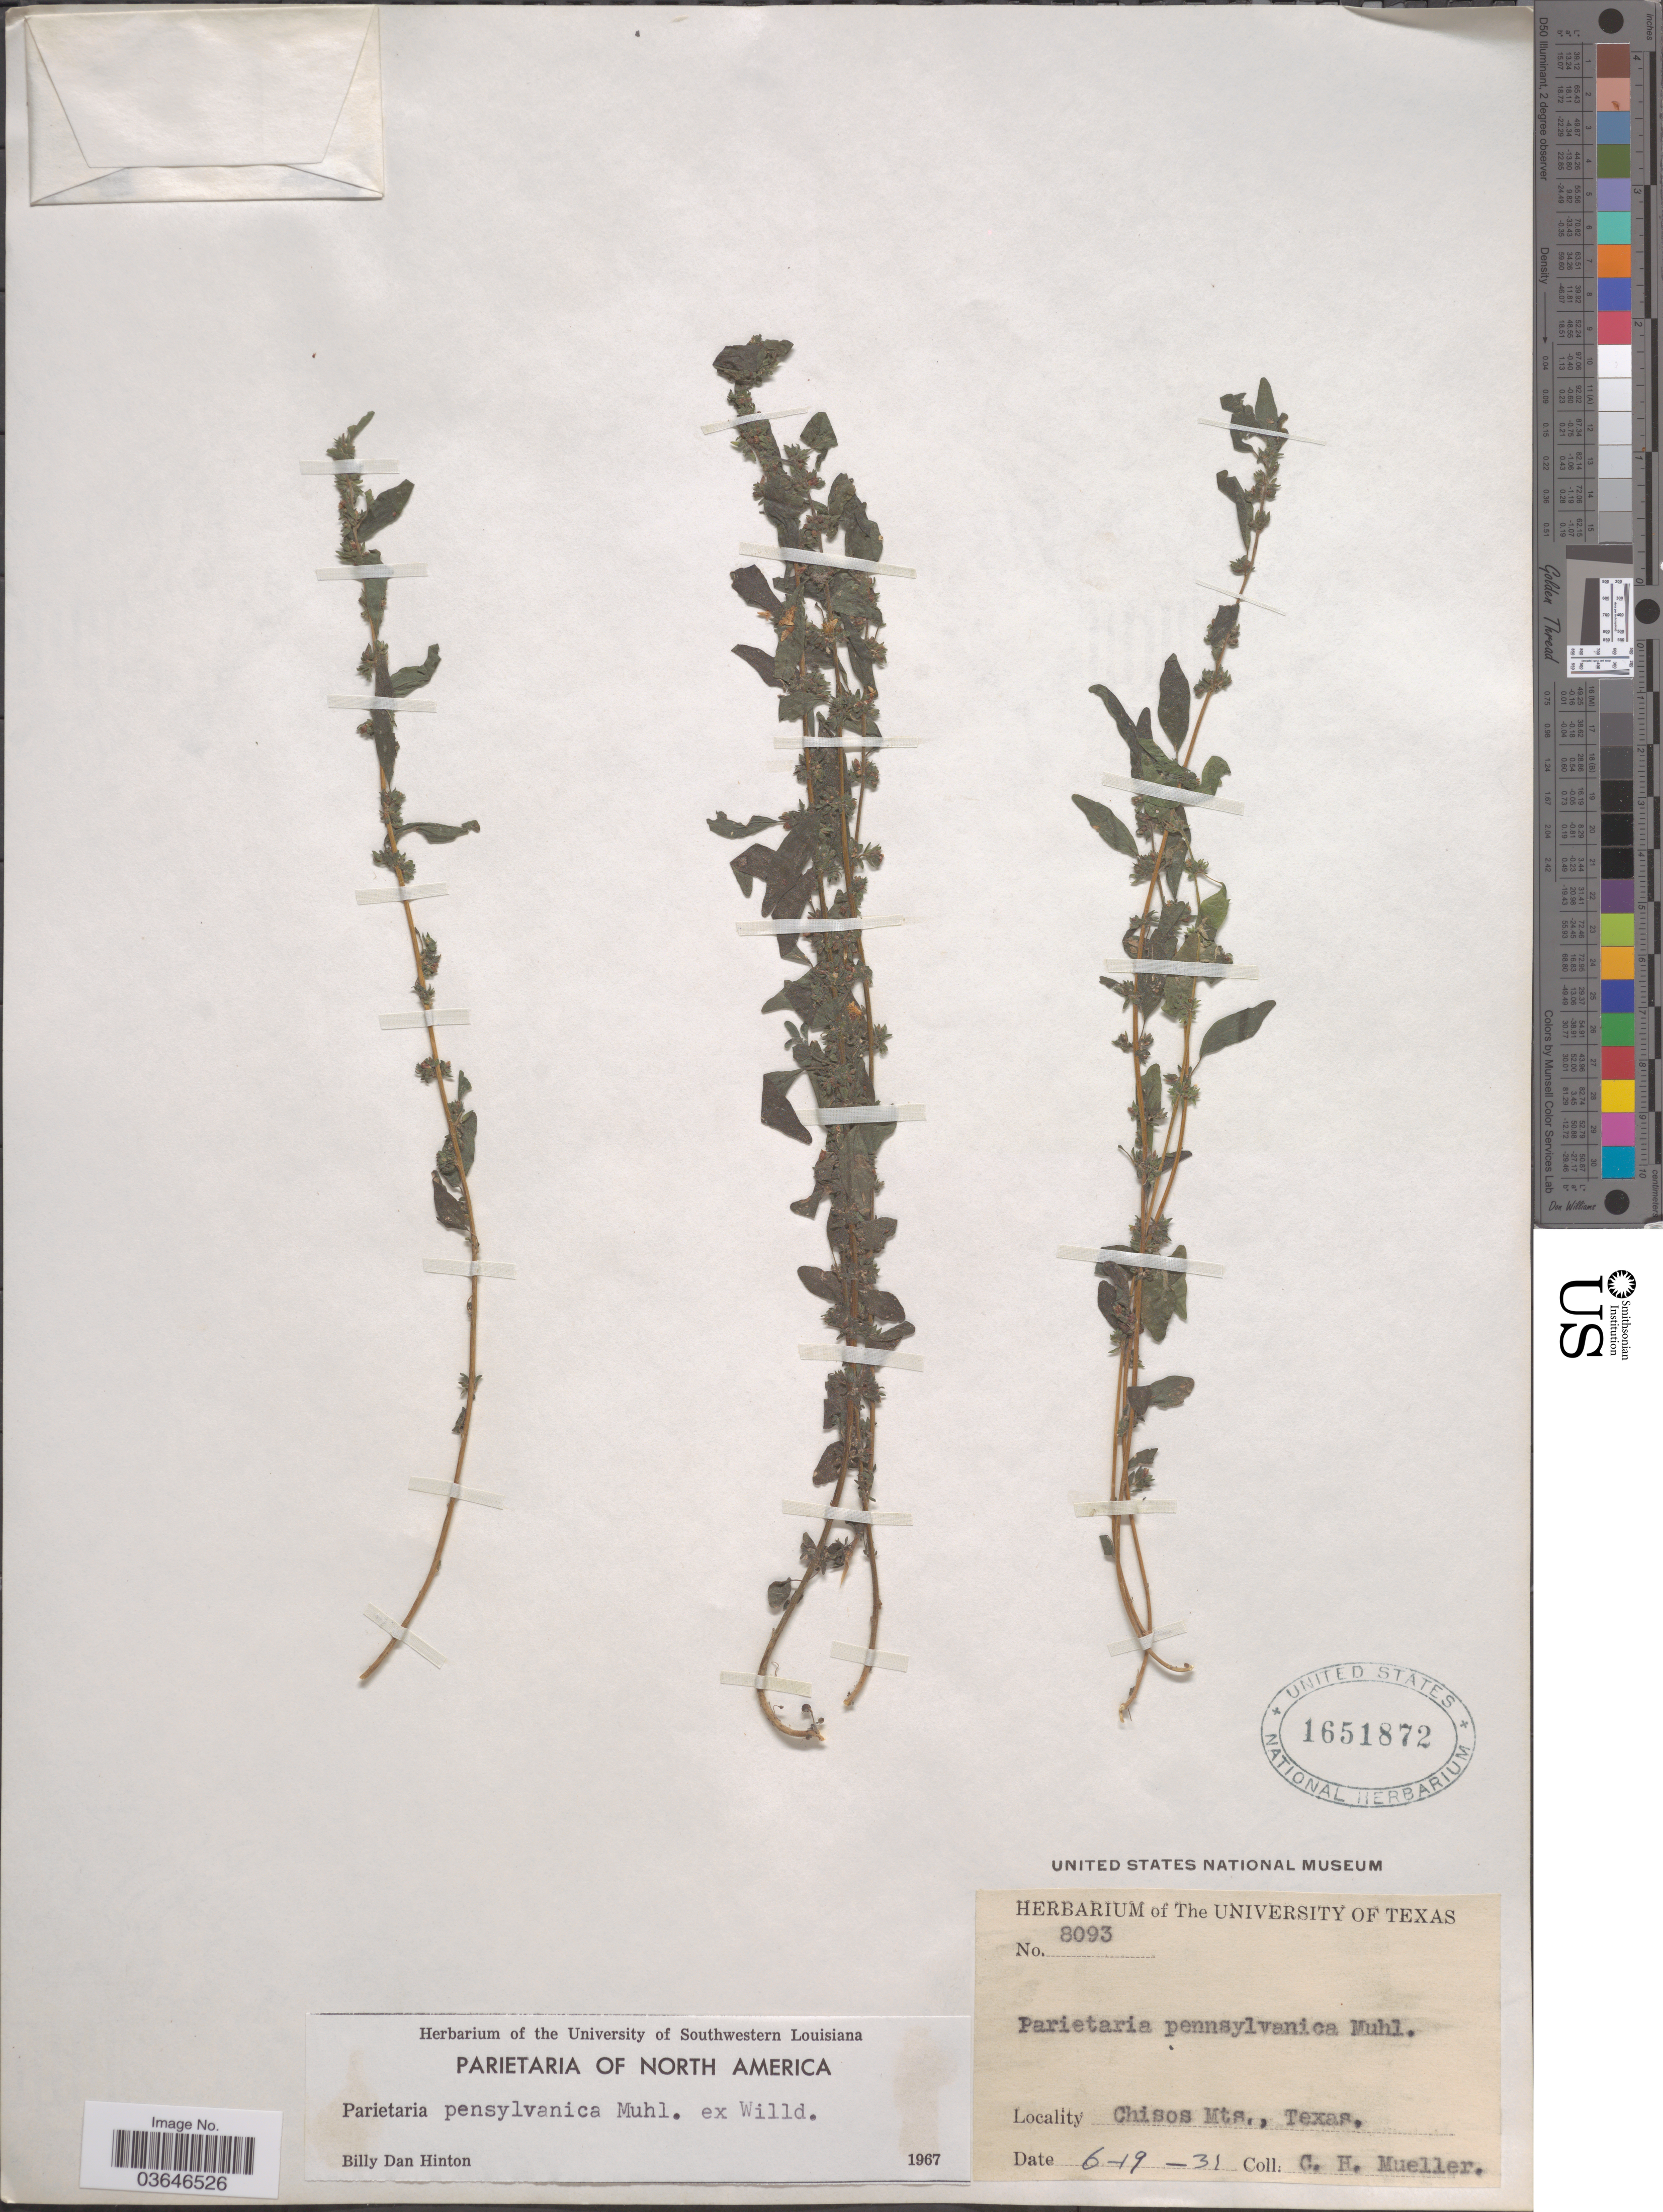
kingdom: Plantae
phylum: Tracheophyta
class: Magnoliopsida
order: Rosales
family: Urticaceae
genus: Parietaria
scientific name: Parietaria pensylvanica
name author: Muhl. ex Willd.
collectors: C. H. Mueller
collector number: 8093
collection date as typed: Transcribed d/m/y: 19/6/31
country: United States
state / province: Texas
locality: Chisos Mts.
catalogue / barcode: US 1651872